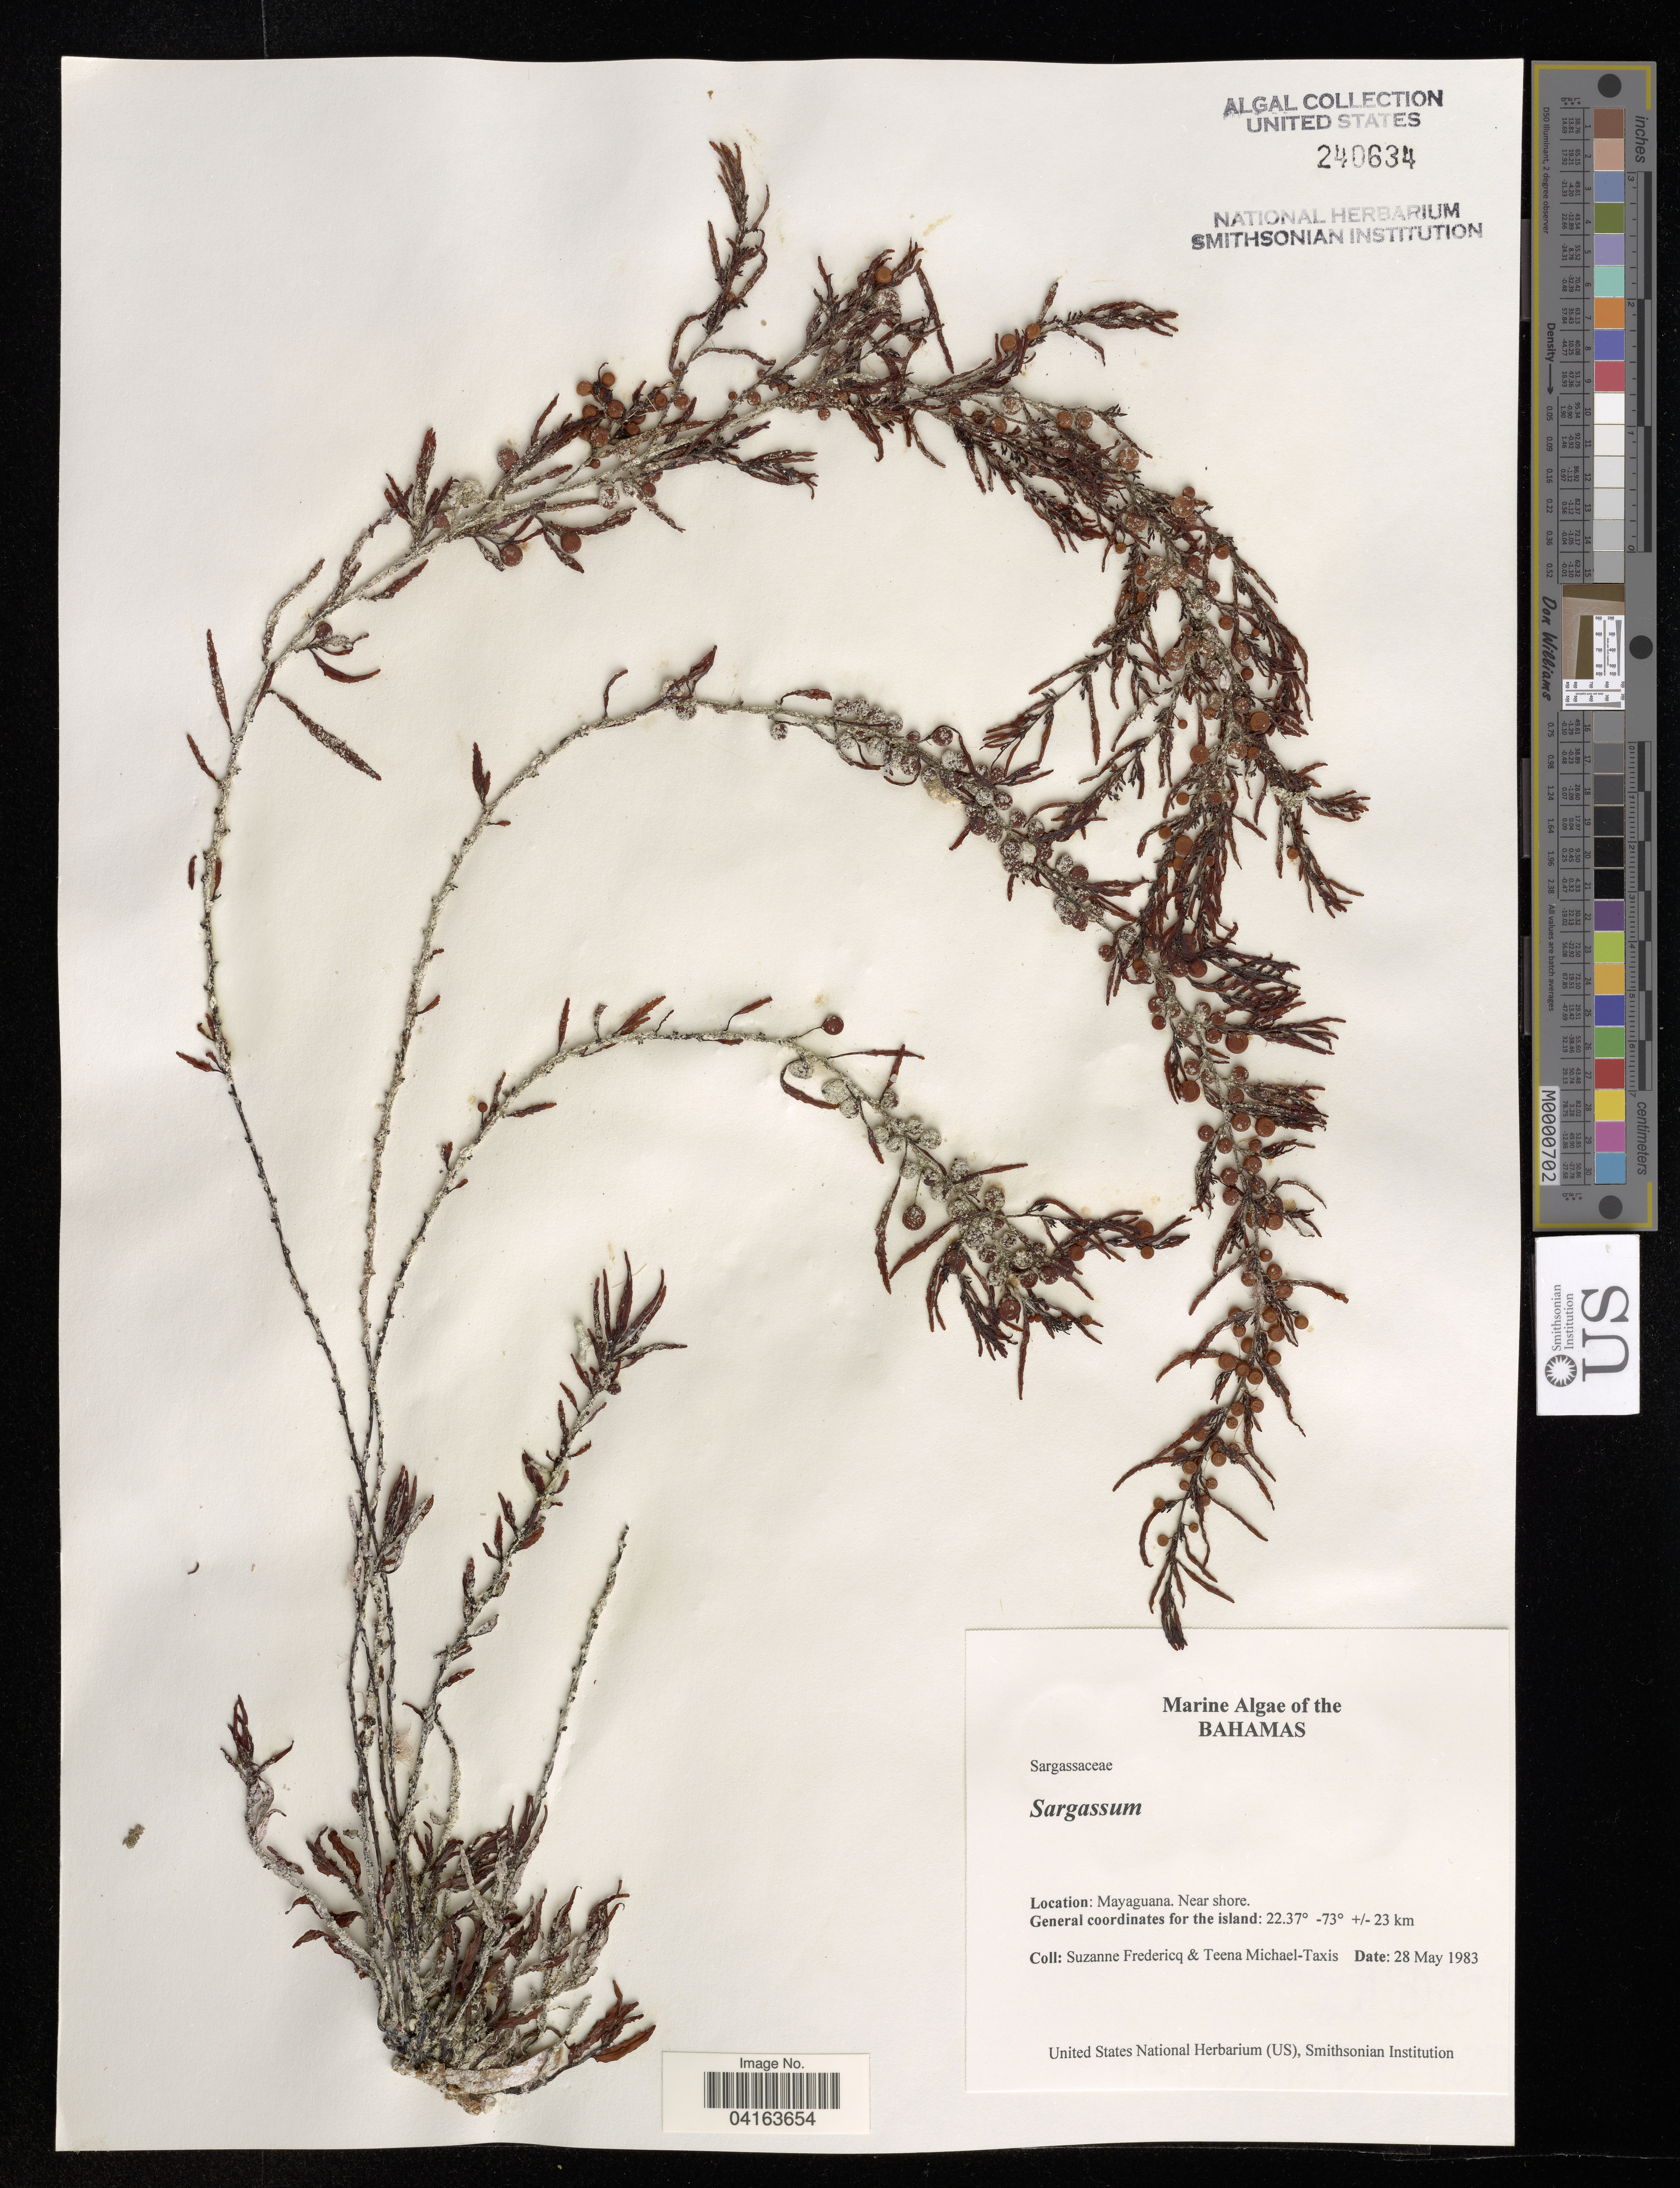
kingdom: Chromista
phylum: Ochrophyta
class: Phaeophyceae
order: Fucales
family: Sargassaceae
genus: Sargassum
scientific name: Sargassum sp.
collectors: S. Fredericq & T. Michael-Taxis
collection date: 1983-05-28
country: Bahamas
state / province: Mayaguana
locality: Near shore.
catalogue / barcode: US 240634